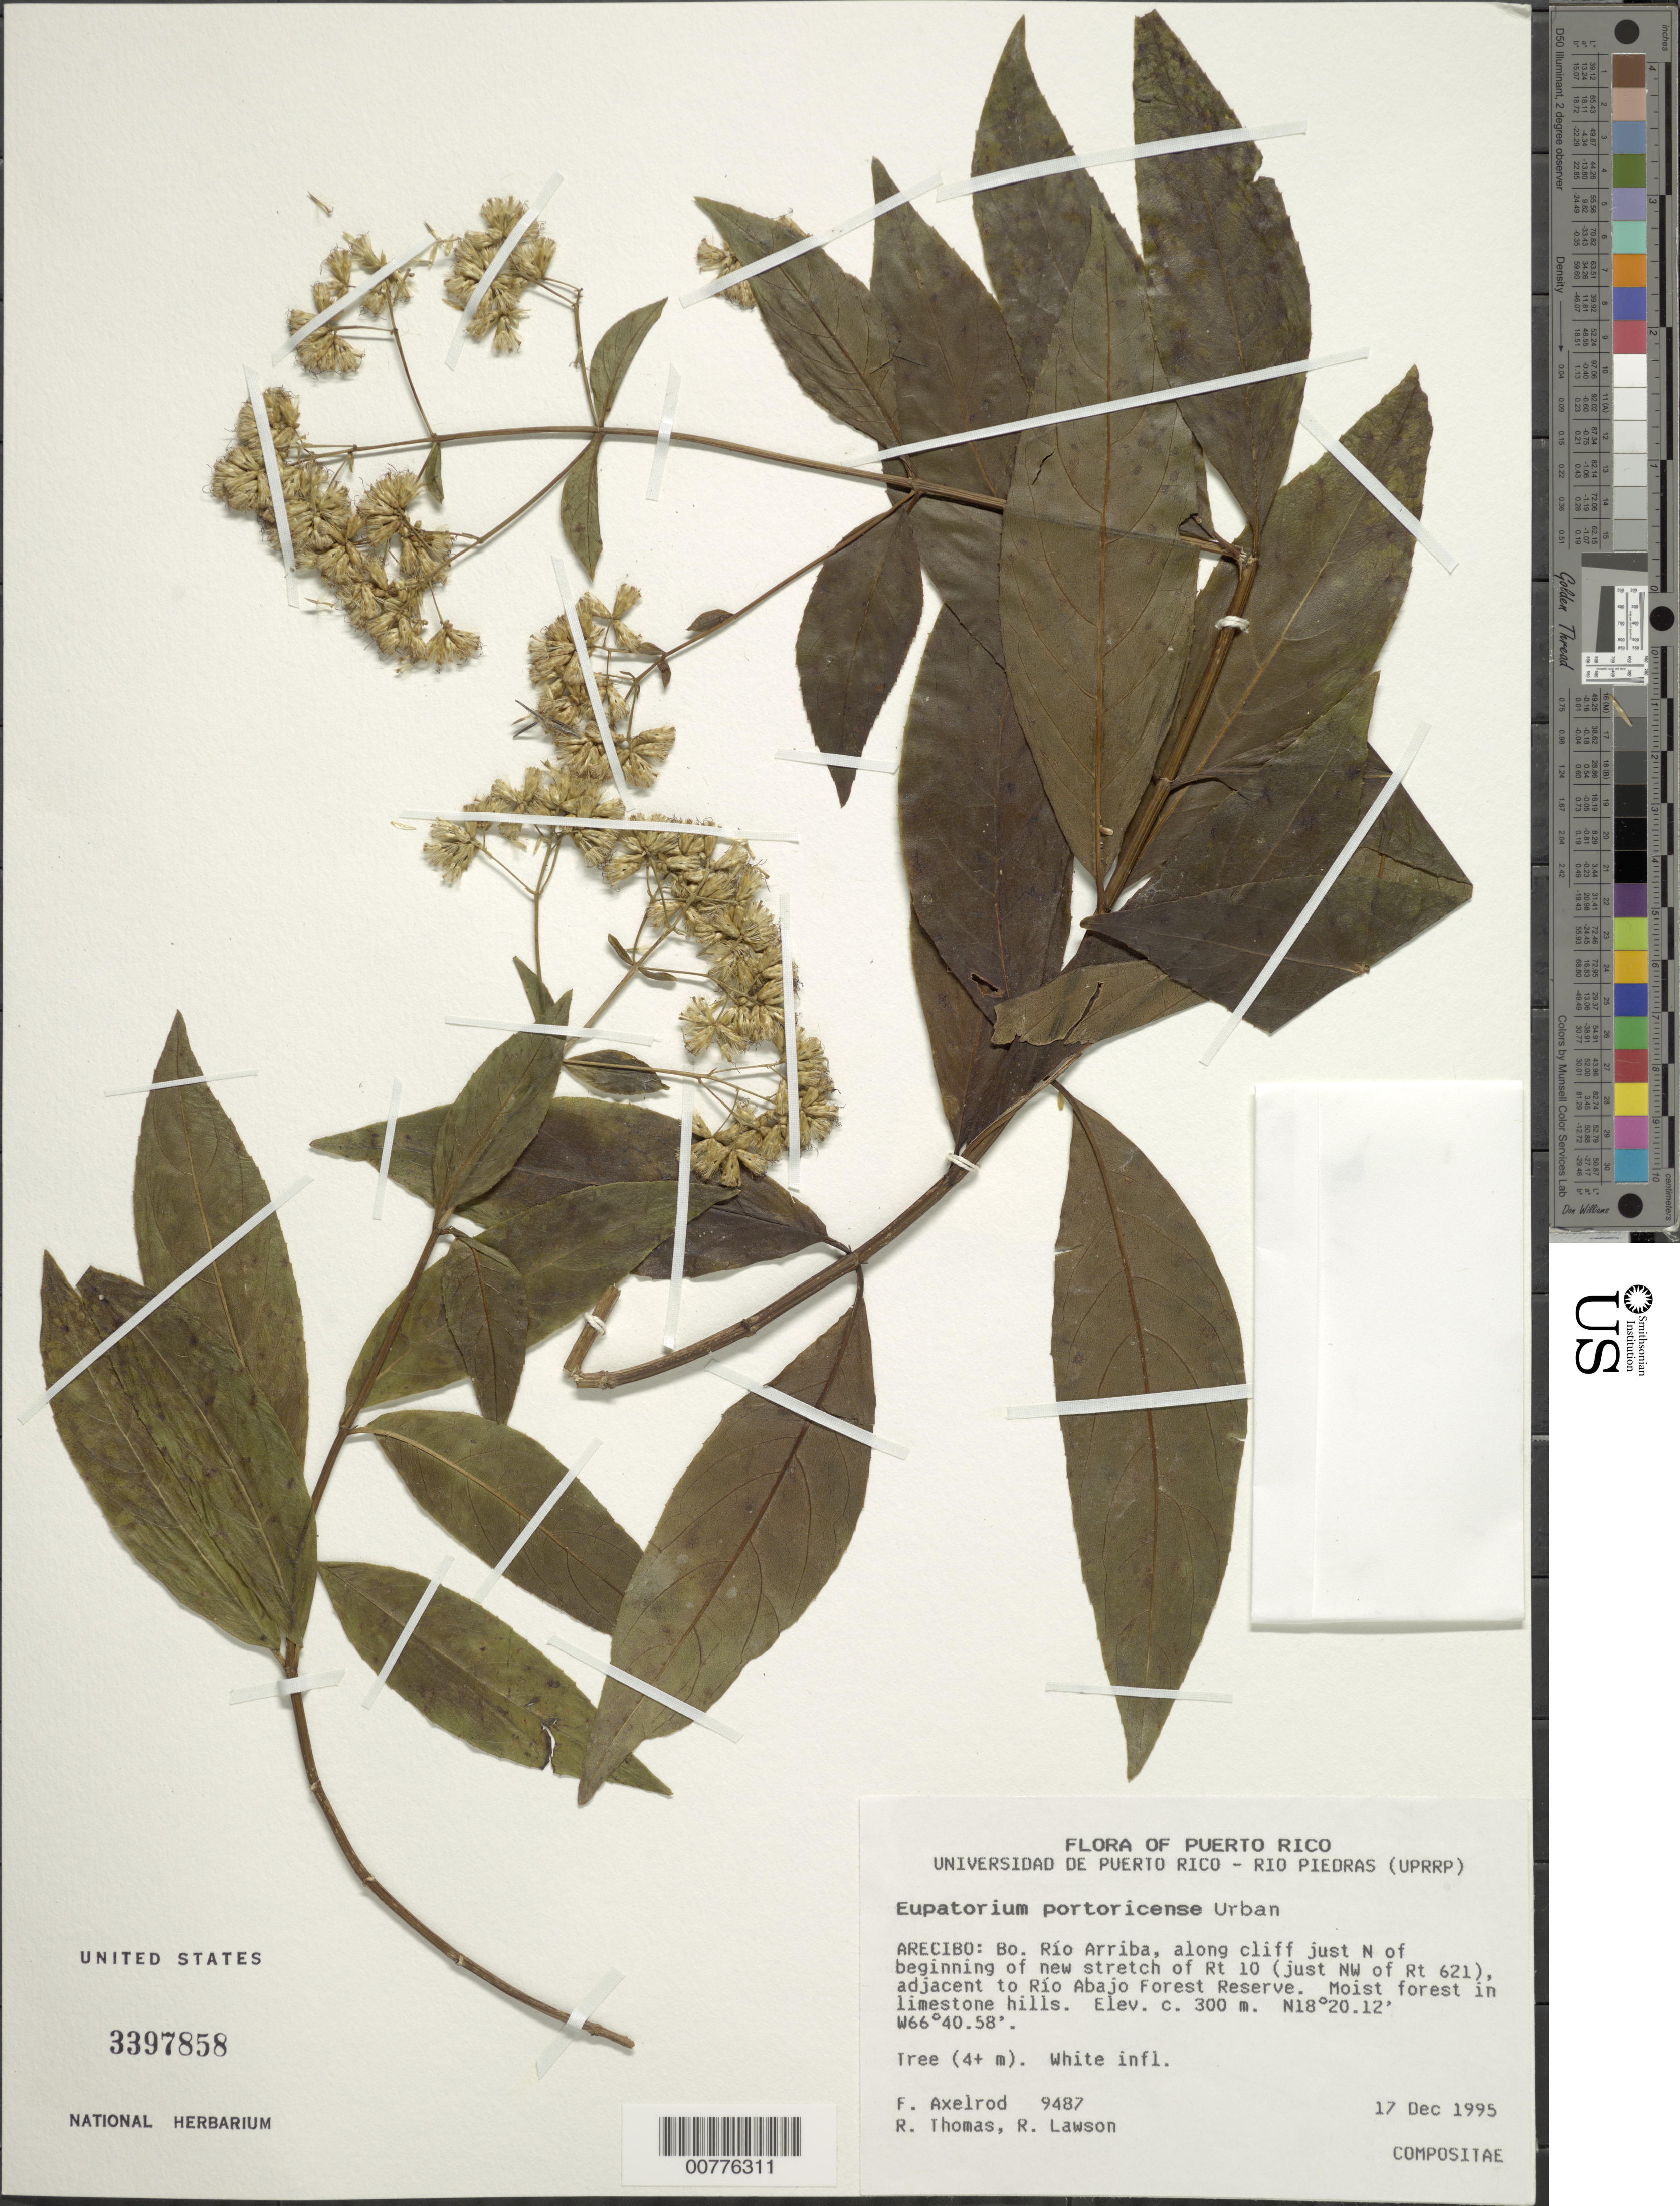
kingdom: Plantae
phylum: Tracheophyta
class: Magnoliopsida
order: Asterales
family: Asteraceae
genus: Critonia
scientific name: Critonia portoricensis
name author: (Urb.) Britton & P. Wilson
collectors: F. S. Axelrod, R. Thomas & R. Lawson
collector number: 9487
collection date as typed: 17 Dec 1995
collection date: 1995-12-17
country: Puerto Rico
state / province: Arecibo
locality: Arecibo: Bo. Río Arriba, along cliff just N of beginning of new stretch of Rt 10 (just NW of Rt 621), adjacent to Río Abajo Forest Reserve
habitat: Moist forest in limestone hills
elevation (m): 300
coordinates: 18.33533333, -66.67633333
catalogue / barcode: US 3397858